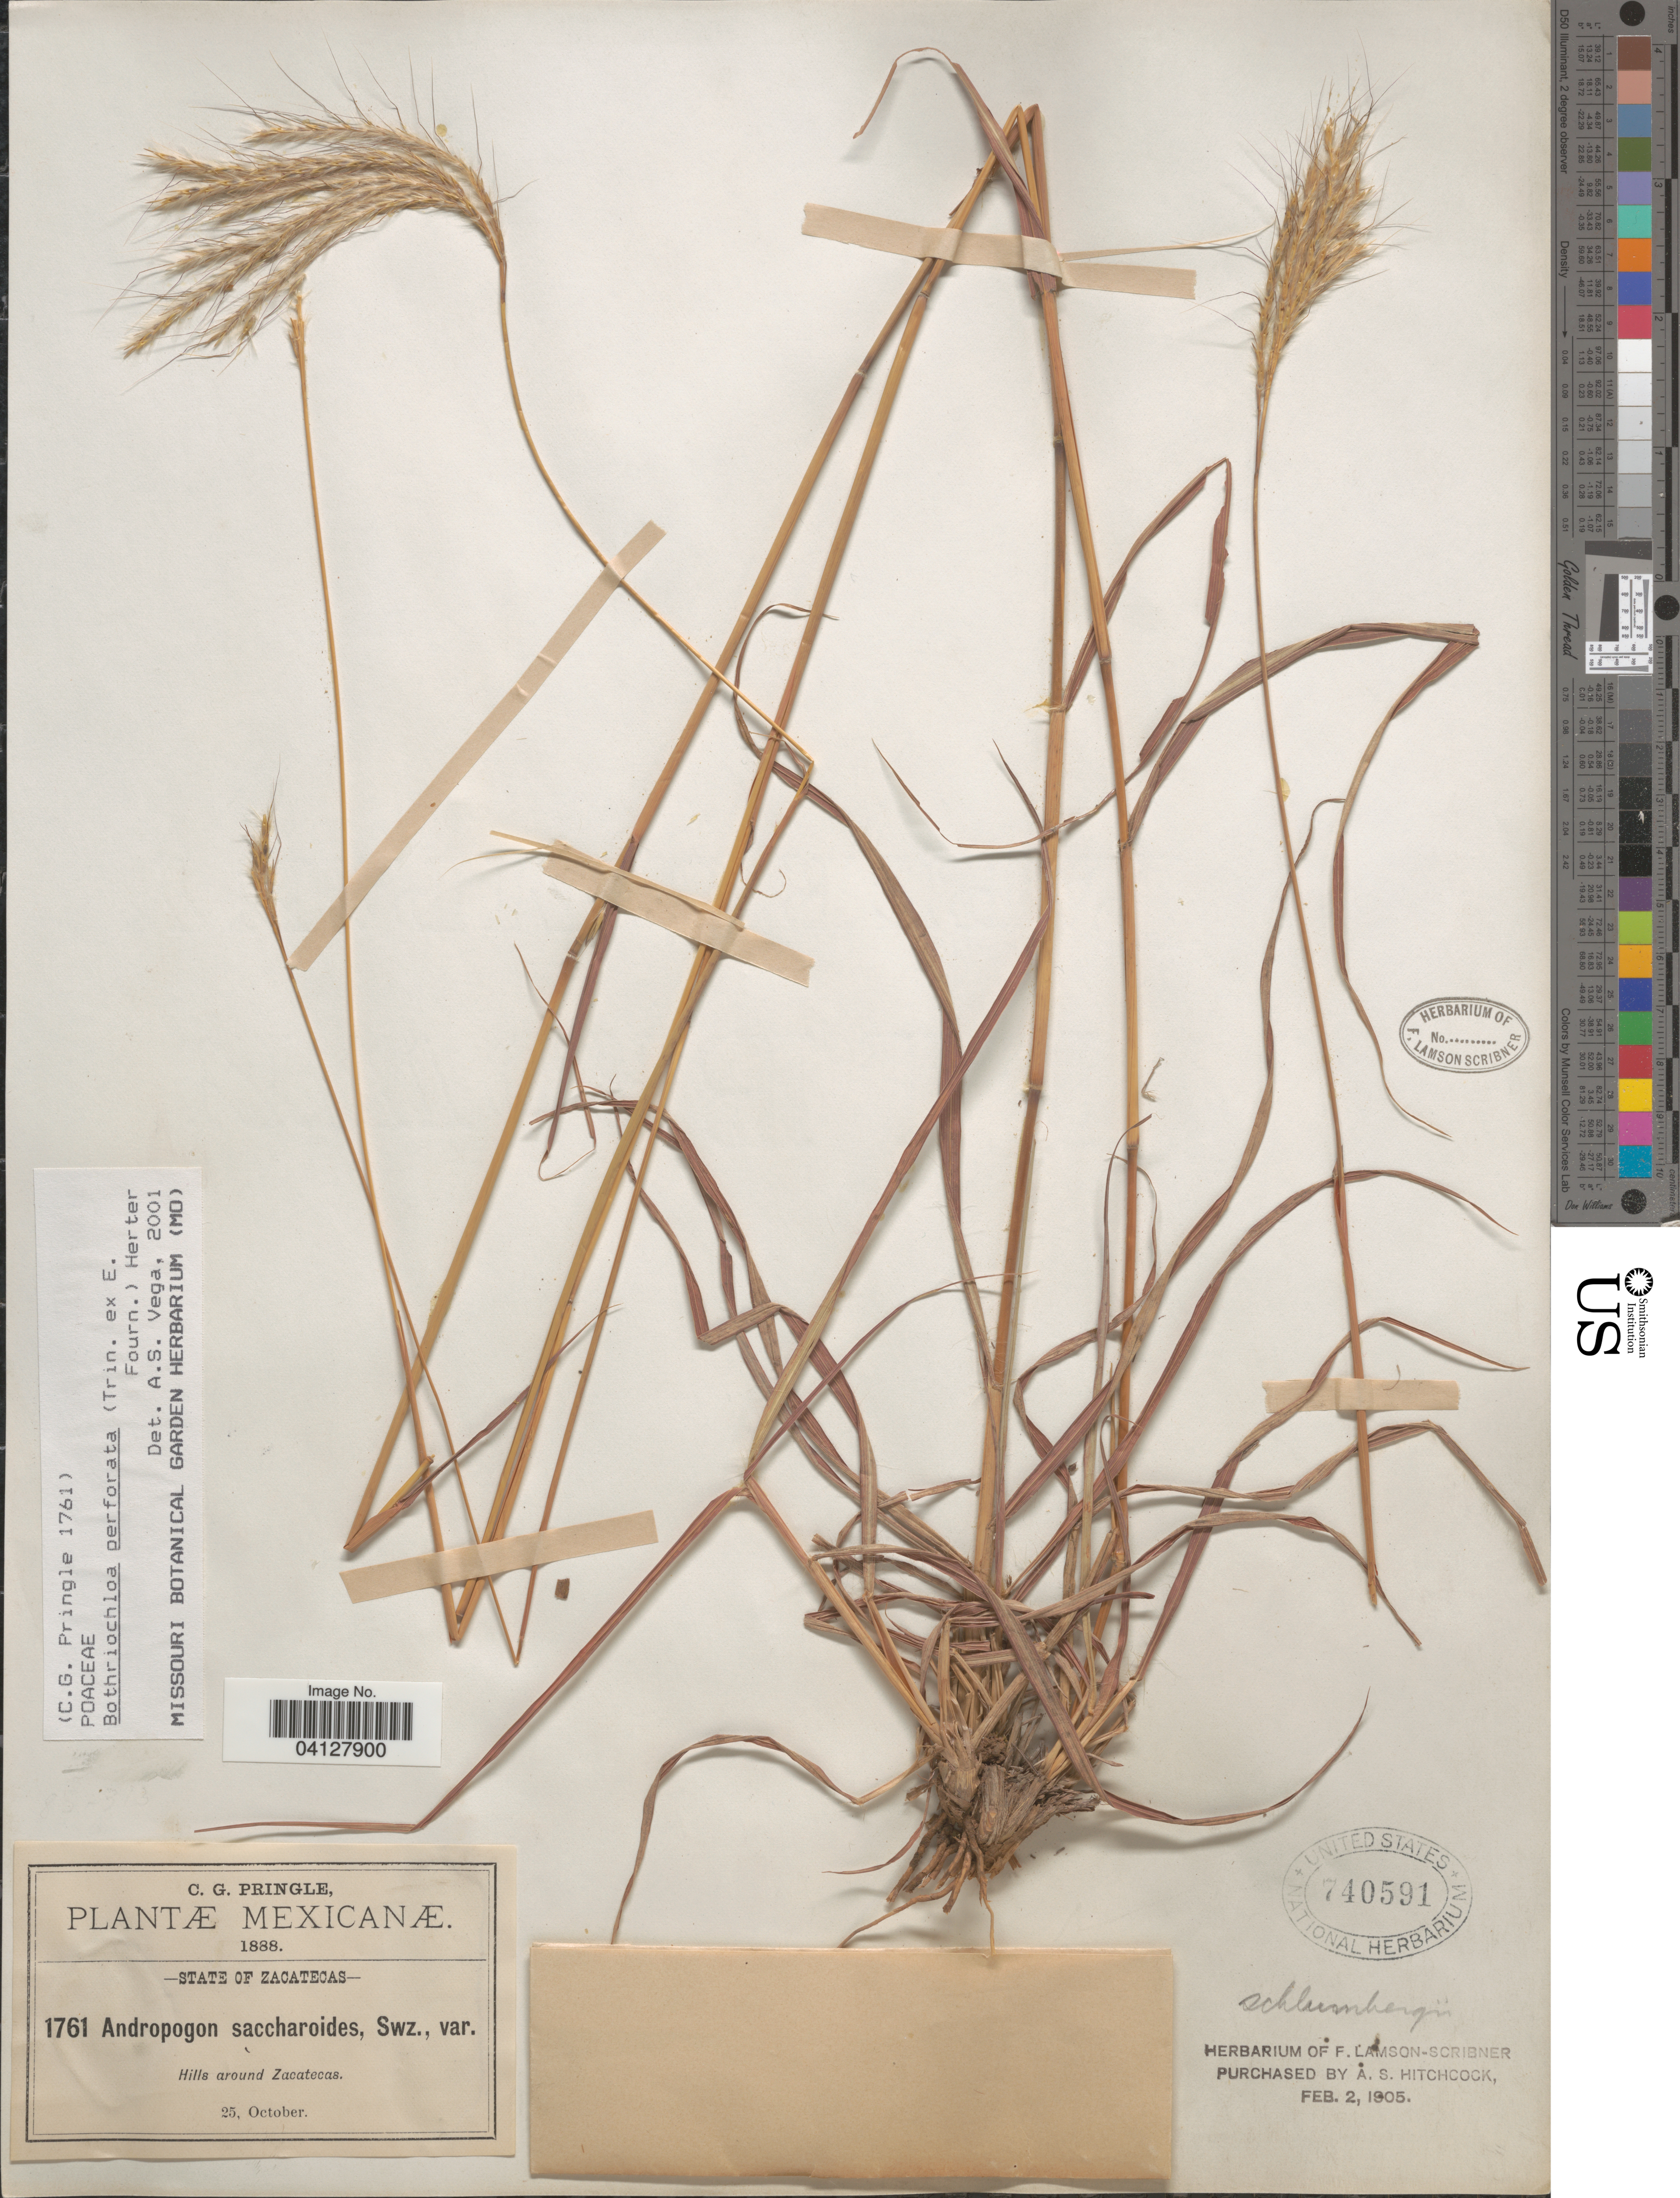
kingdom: Plantae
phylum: Tracheophyta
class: Liliopsida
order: Poales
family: Poaceae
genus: Bothriochloa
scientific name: Bothriochloa perforata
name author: (Trin. ex E. Fourn.) Herter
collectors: C. G. Pringle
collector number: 1761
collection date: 1888-10-25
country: Mexico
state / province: Zacatecas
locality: Hills around Zacatecas.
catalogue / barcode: US 740591